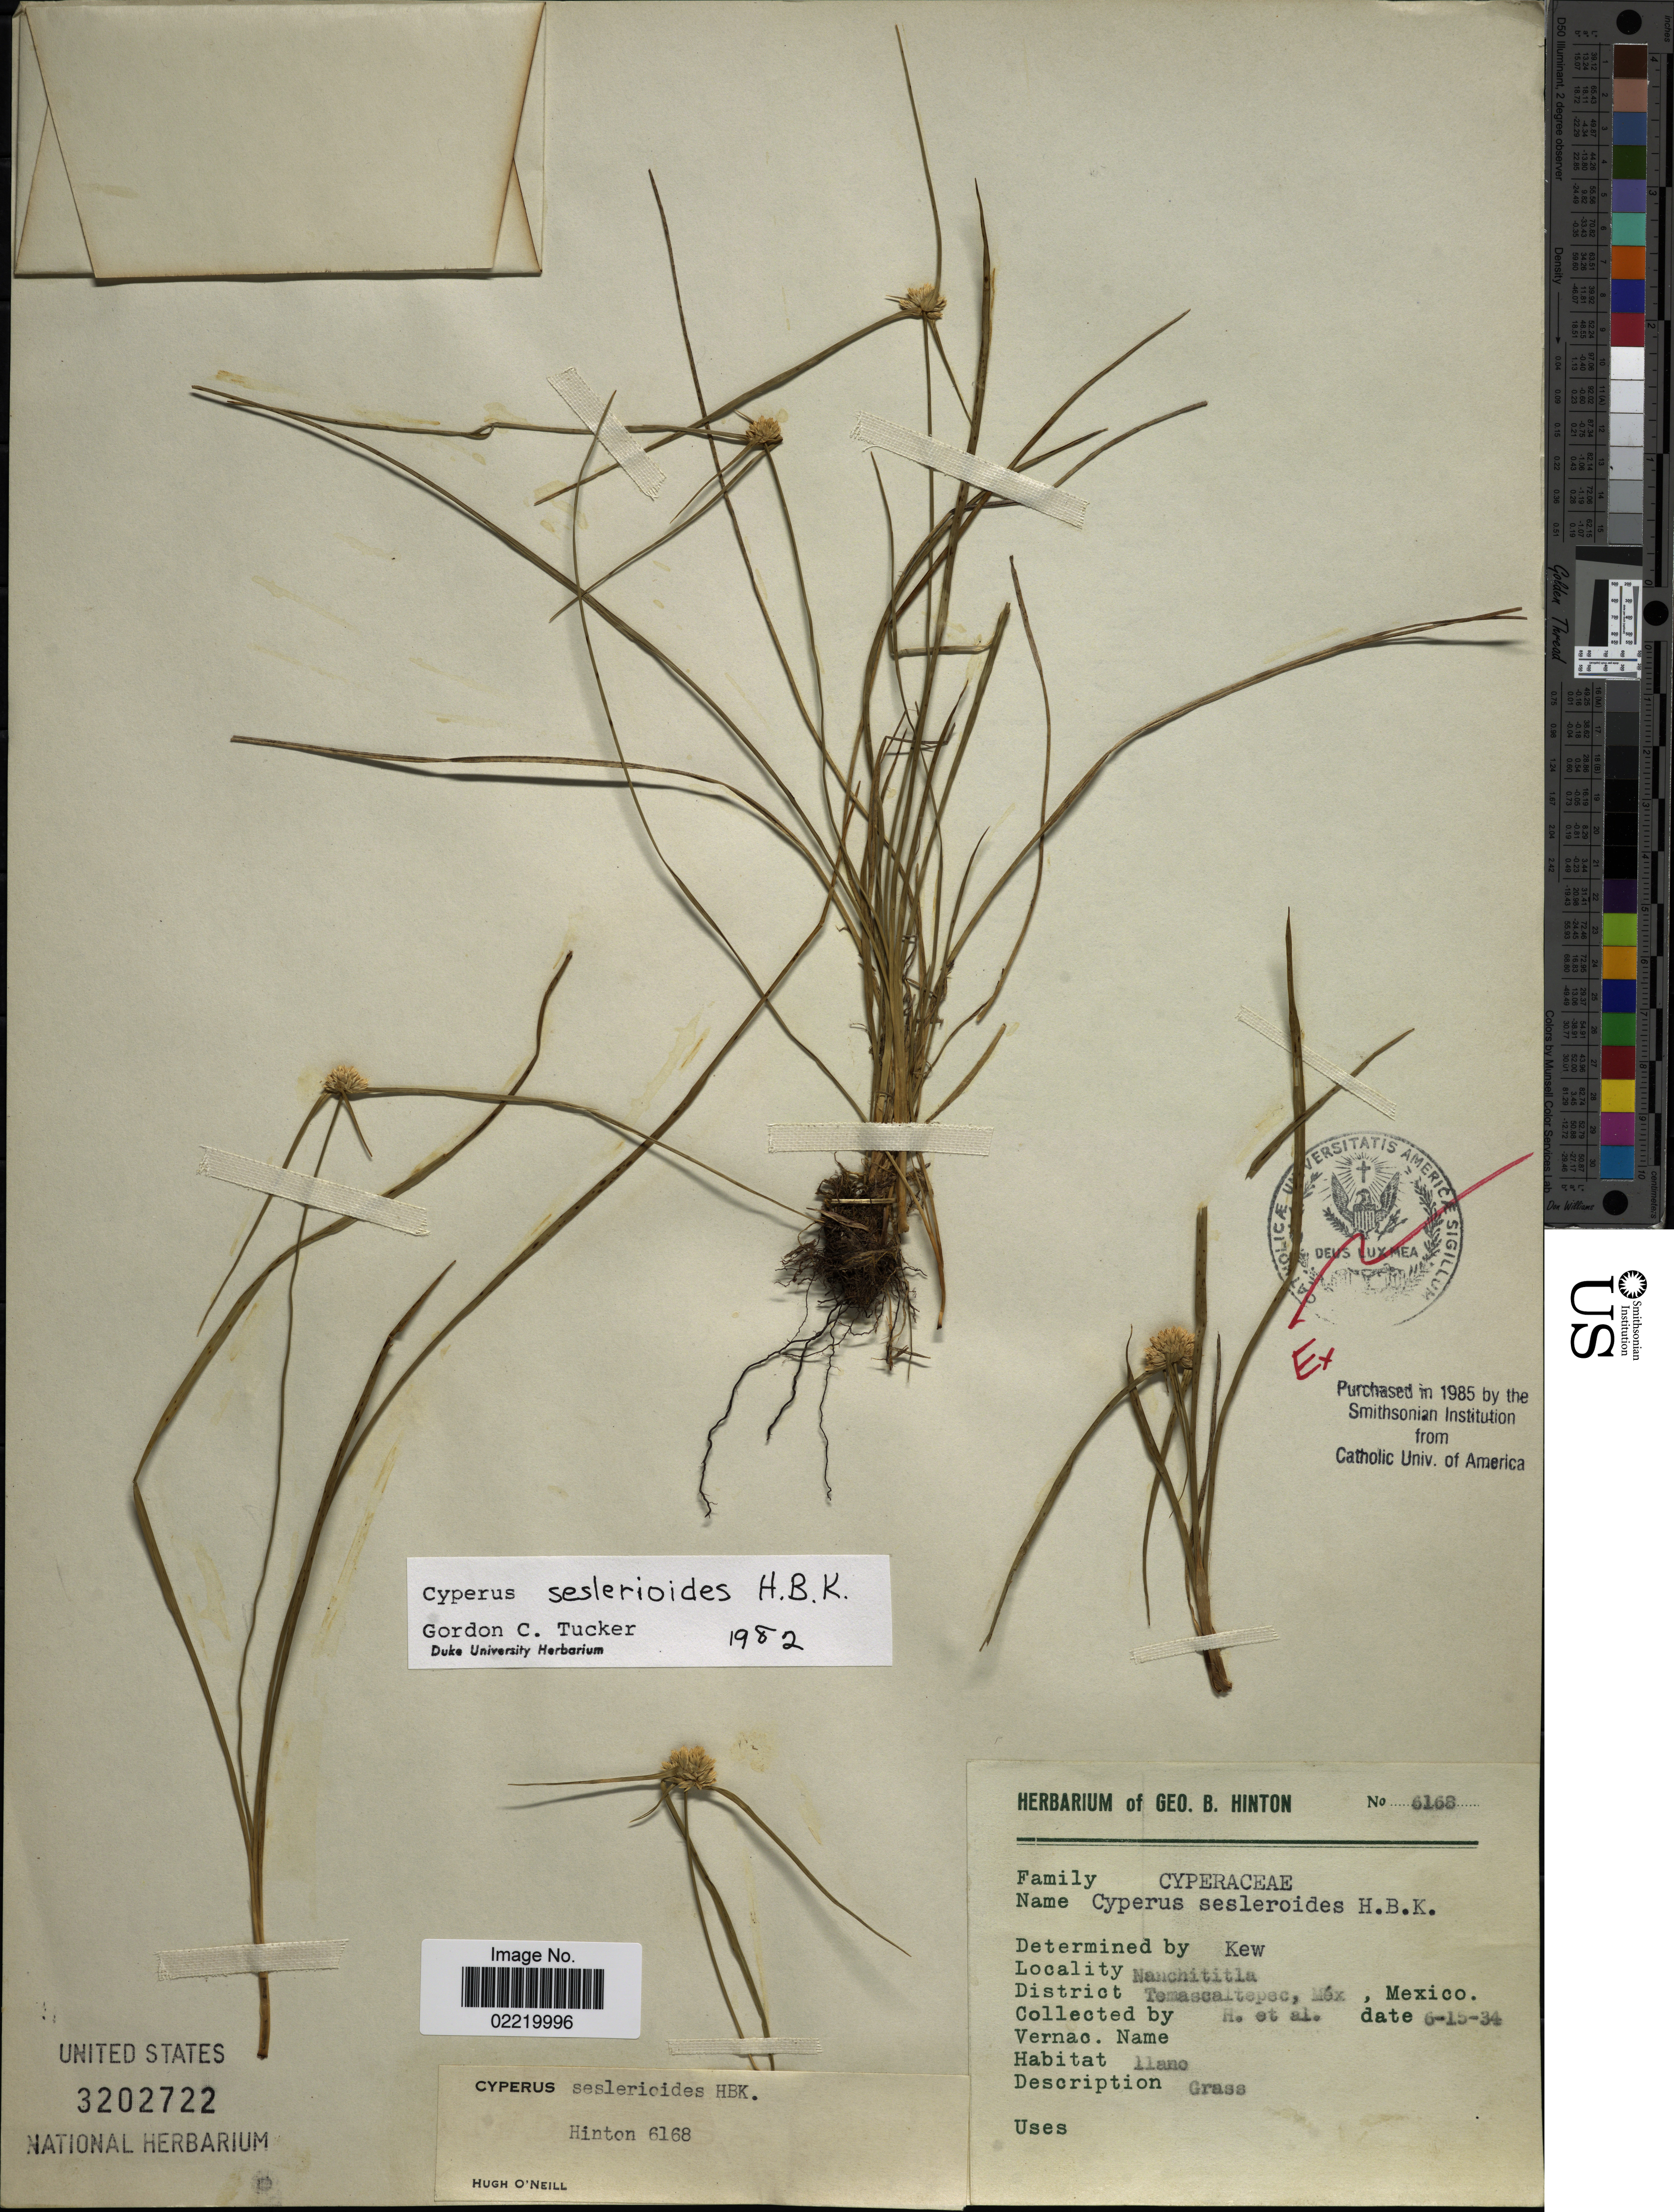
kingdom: Plantae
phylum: Tracheophyta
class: Liliopsida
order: Poales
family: Cyperaceae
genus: Cyperus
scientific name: Cyperus seslerioides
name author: Kunth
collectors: G. B. Hinton & et al.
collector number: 6168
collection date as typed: Transcribed d/m/y: 15/6/34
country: Mexico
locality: Nanchititla, district Temascatepec, llano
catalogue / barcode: US 3202722